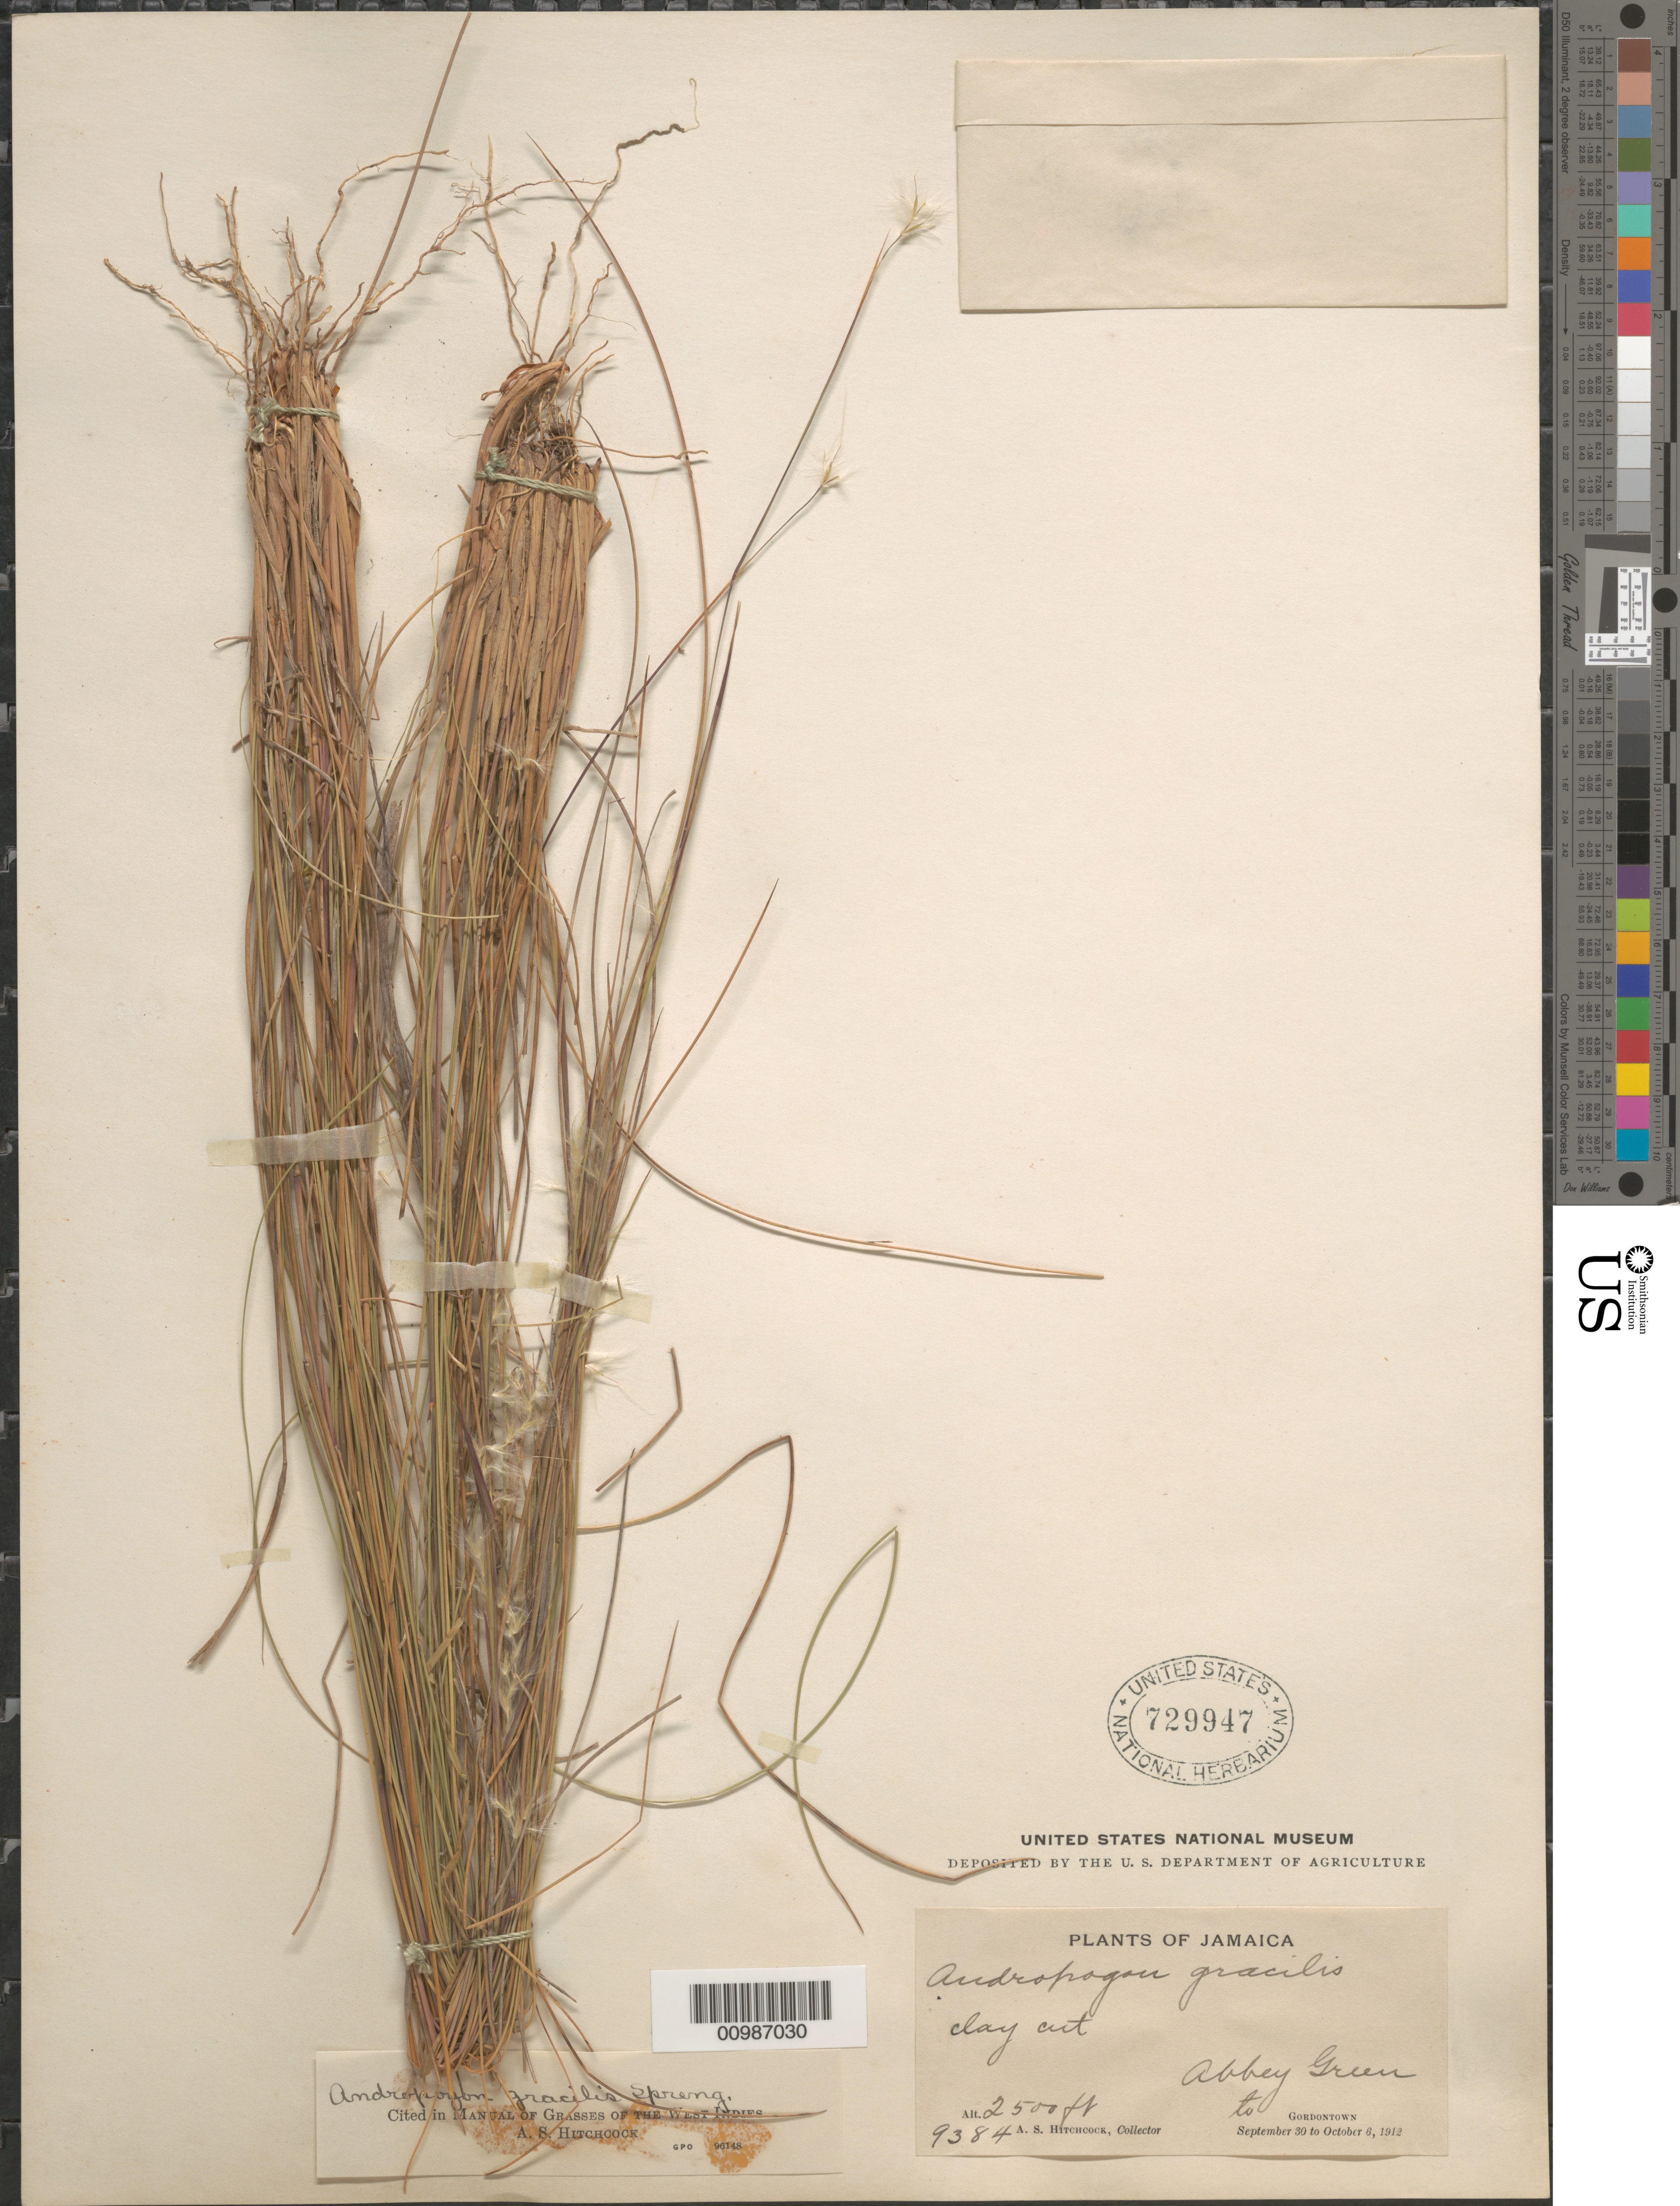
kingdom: Plantae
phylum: Tracheophyta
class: Liliopsida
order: Poales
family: Poaceae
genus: Andropogon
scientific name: Andropogon gracilis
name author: Spreng.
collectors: A. S. Hitchcock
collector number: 9384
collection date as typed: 30 Sep 1912 to 06 Oct 1912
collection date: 1912-09-30/1912-10-06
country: Jamaica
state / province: Saint Andrew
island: Jamaica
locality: Abbey Green to Gordon Town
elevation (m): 762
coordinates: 0 N, 0 E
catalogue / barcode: US 729947